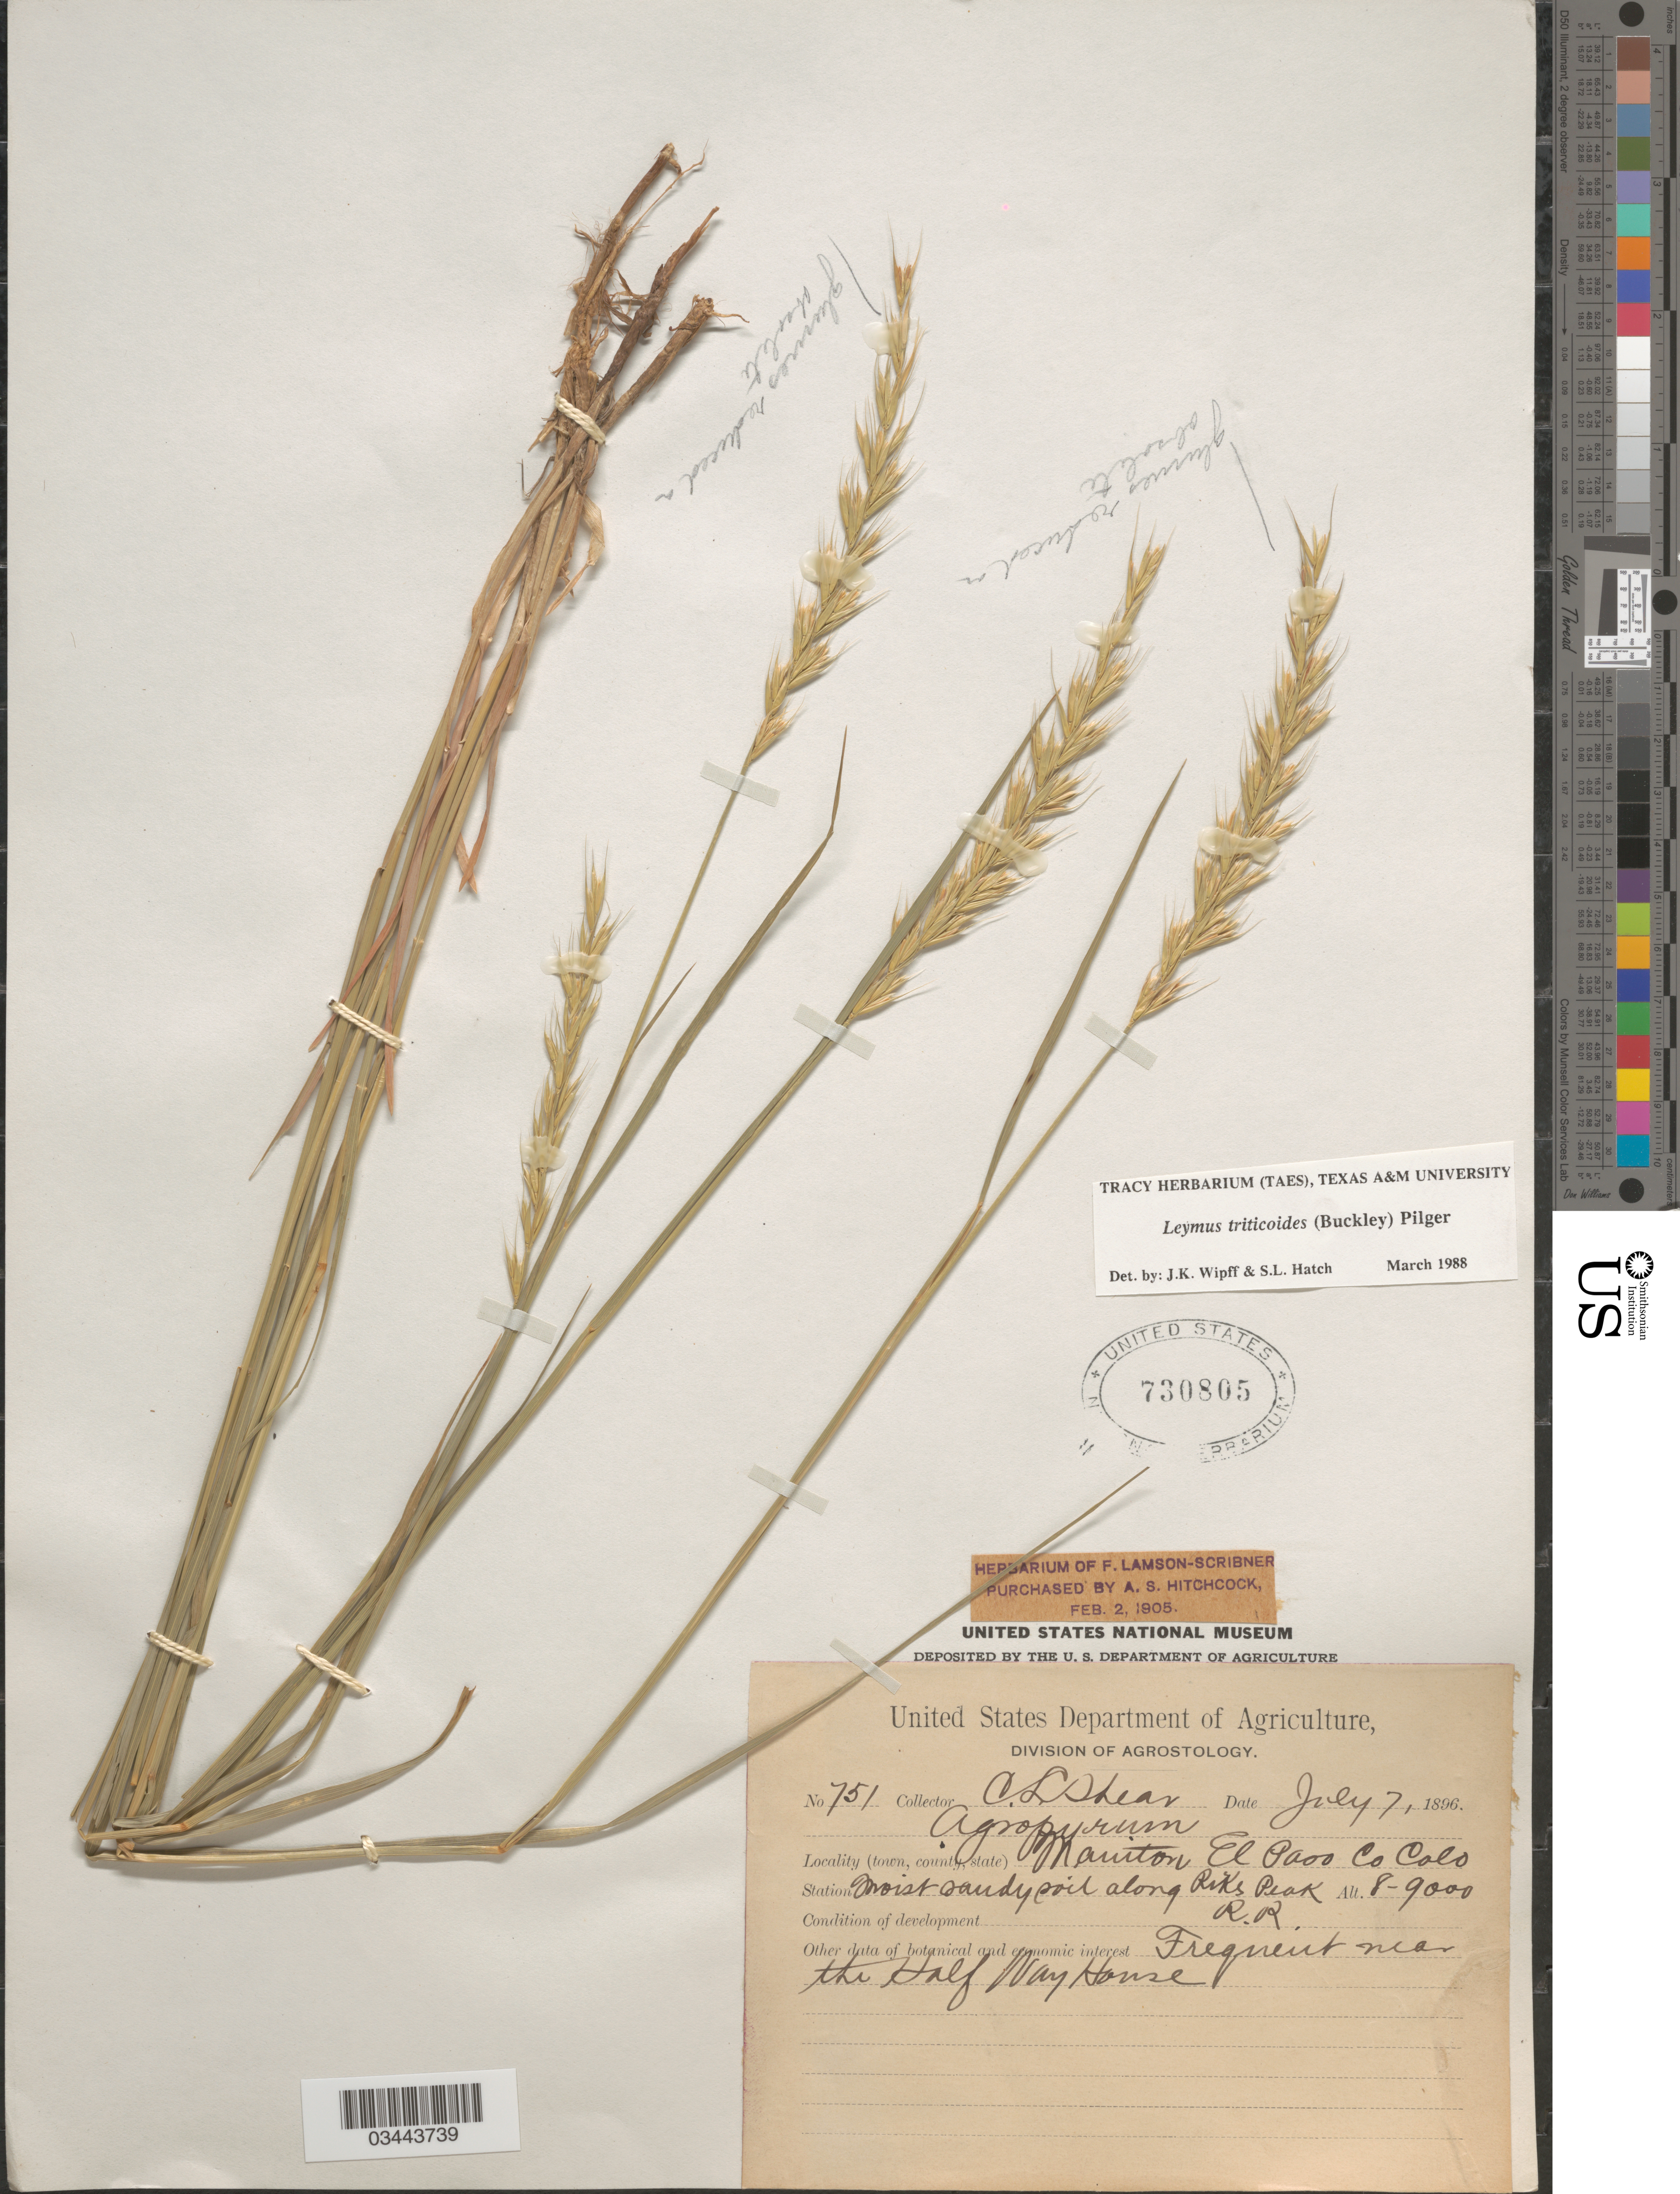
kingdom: Plantae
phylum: Tracheophyta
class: Liliopsida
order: Poales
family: Poaceae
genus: Leymus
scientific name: Leymus triticoides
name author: (Buckley) Pilg.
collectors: C. L. Shear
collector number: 751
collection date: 1896-07-07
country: United States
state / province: Colorado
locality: Manitou El Paso Co. Moist sandy soil along Rik's Peak.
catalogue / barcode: US 730805